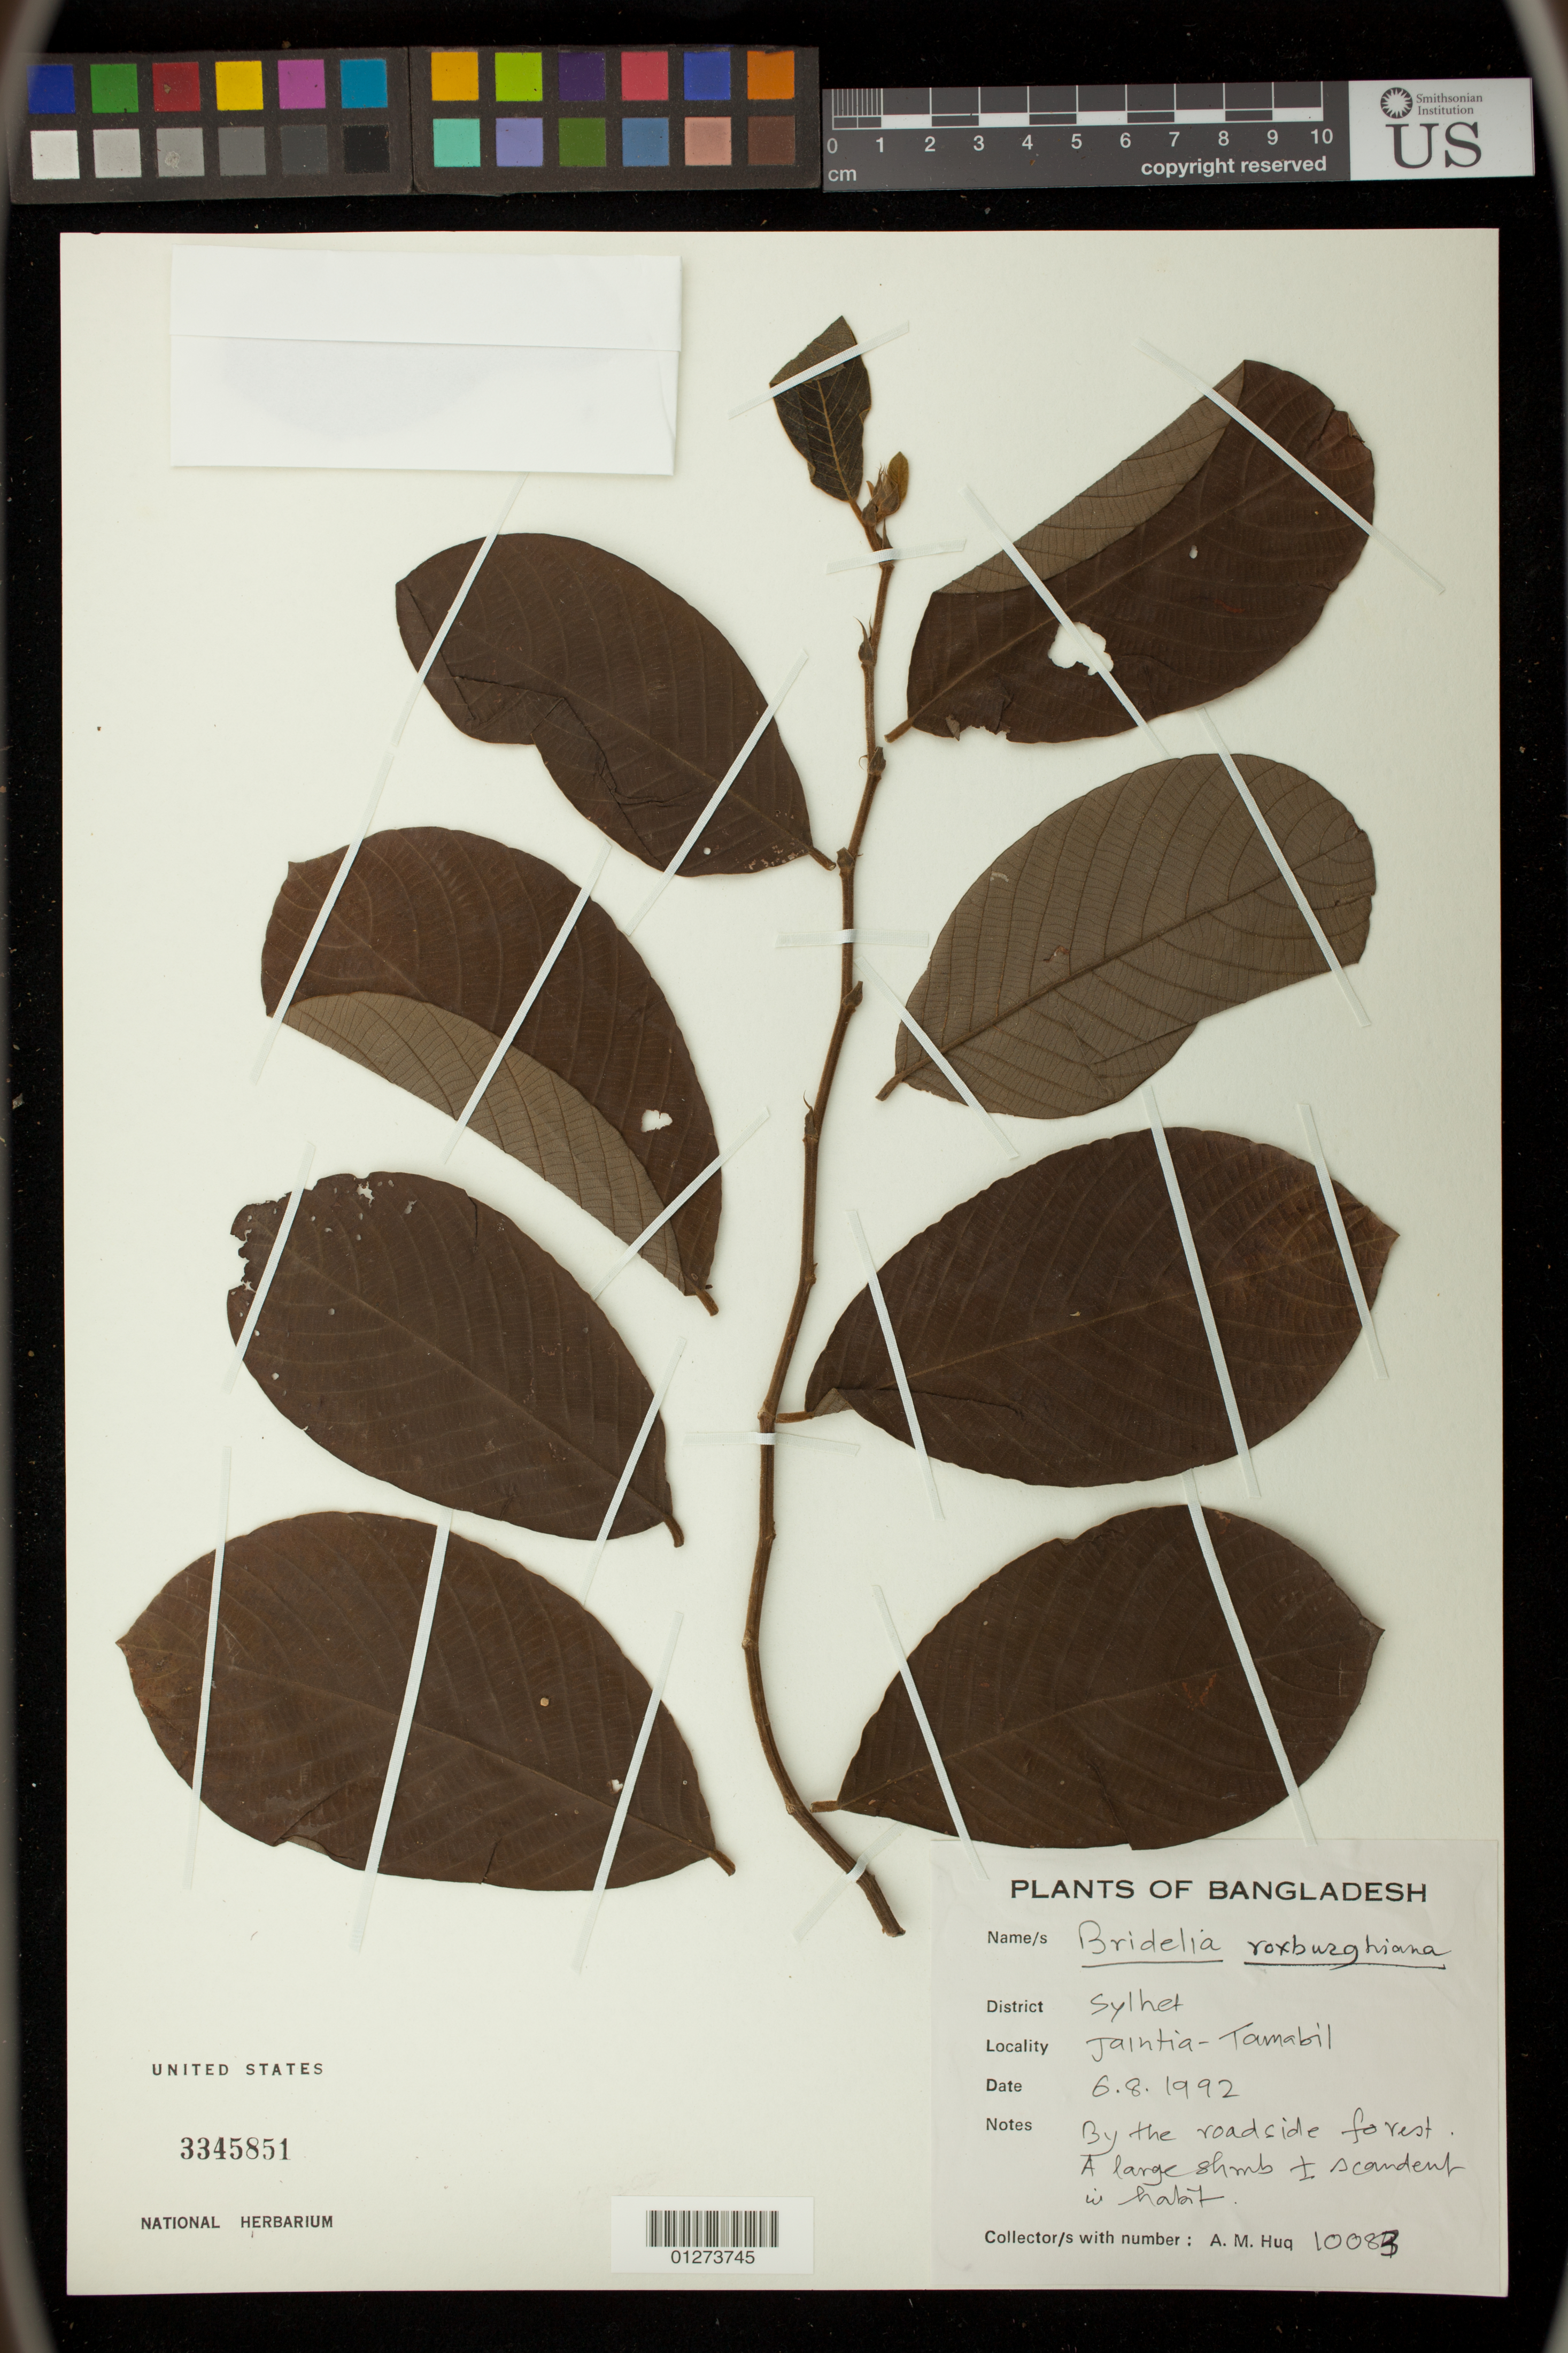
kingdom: Plantae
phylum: Tracheophyta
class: Magnoliopsida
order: Malpighiales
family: Phyllanthaceae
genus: Bridelia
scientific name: Bridelia roxburghiana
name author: (Müll. Arg.) Gehrm.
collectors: A. Hug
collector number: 10083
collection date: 1992-08-06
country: Bangladesh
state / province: Sylhet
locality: Jaintia-Tamabil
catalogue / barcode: US 3345851